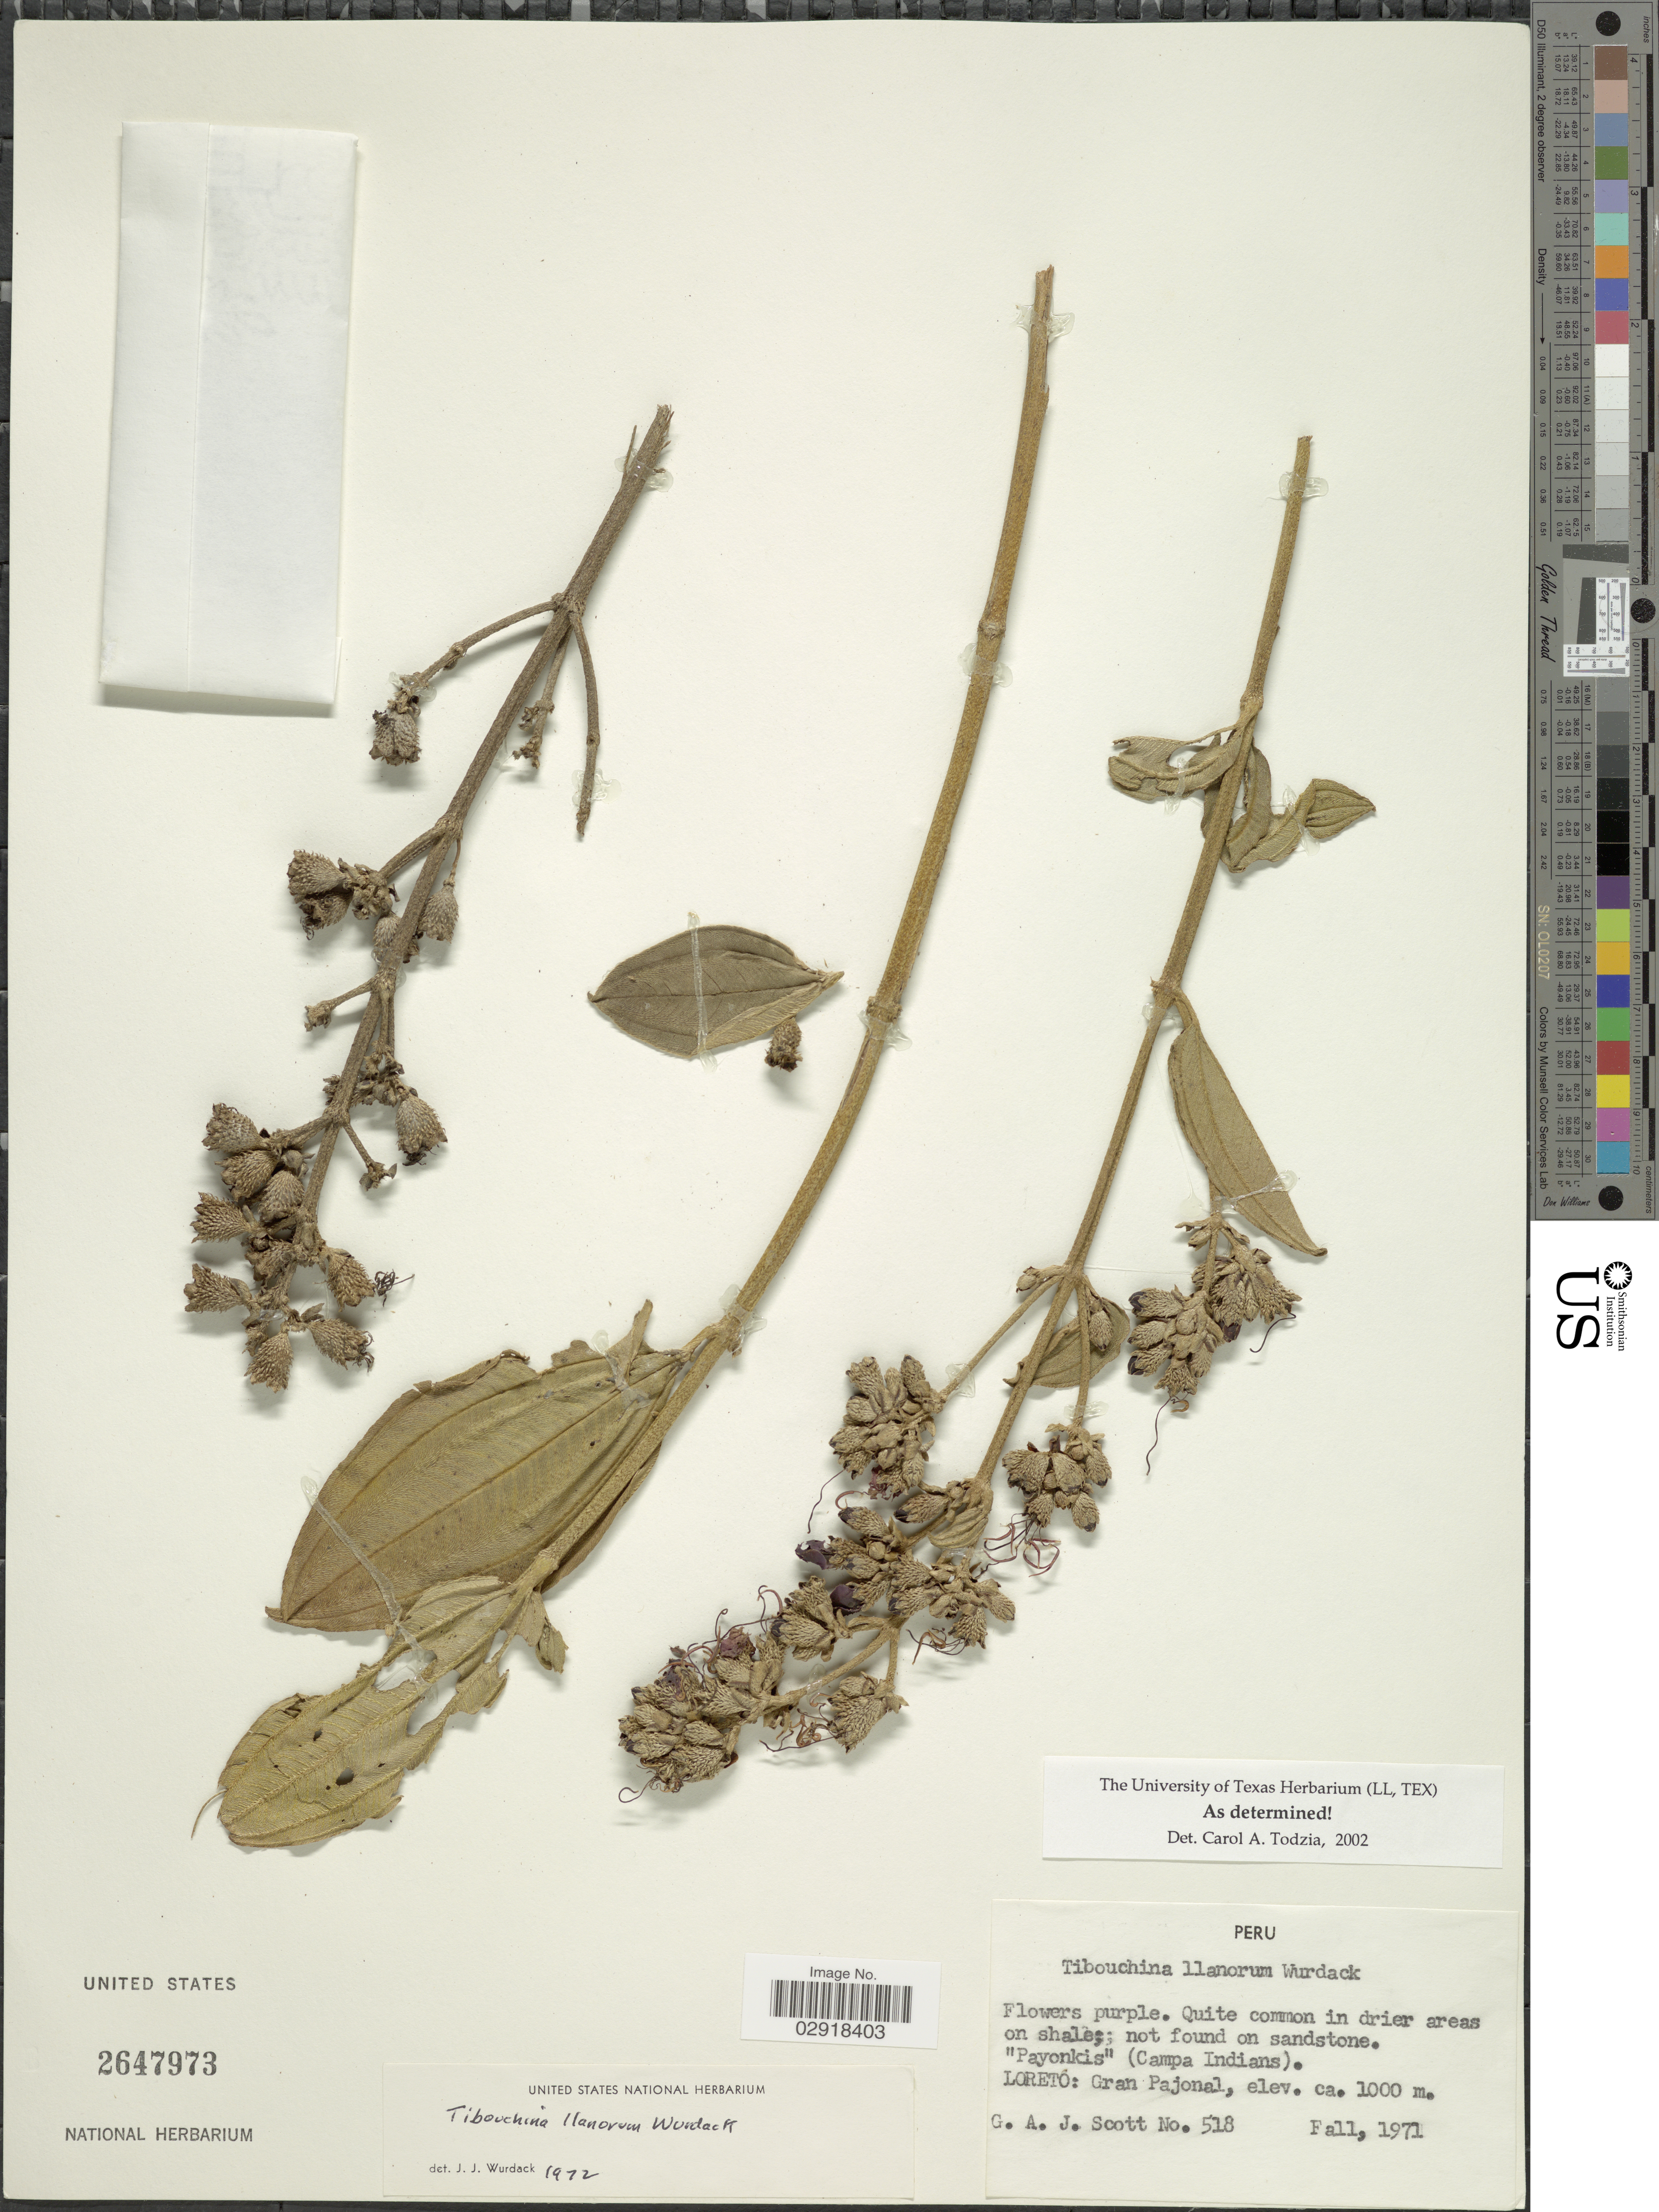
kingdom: Plantae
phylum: Tracheophyta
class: Magnoliopsida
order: Myrtales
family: Melastomataceae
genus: Tibouchina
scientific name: Tibouchina llanorum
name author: Wurdack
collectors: G. Scott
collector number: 518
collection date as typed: Fall, 1971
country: Peru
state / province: Loreto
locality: Payonkis (Campa Indians), Gran Pajonal.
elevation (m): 1000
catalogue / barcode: US 2647973